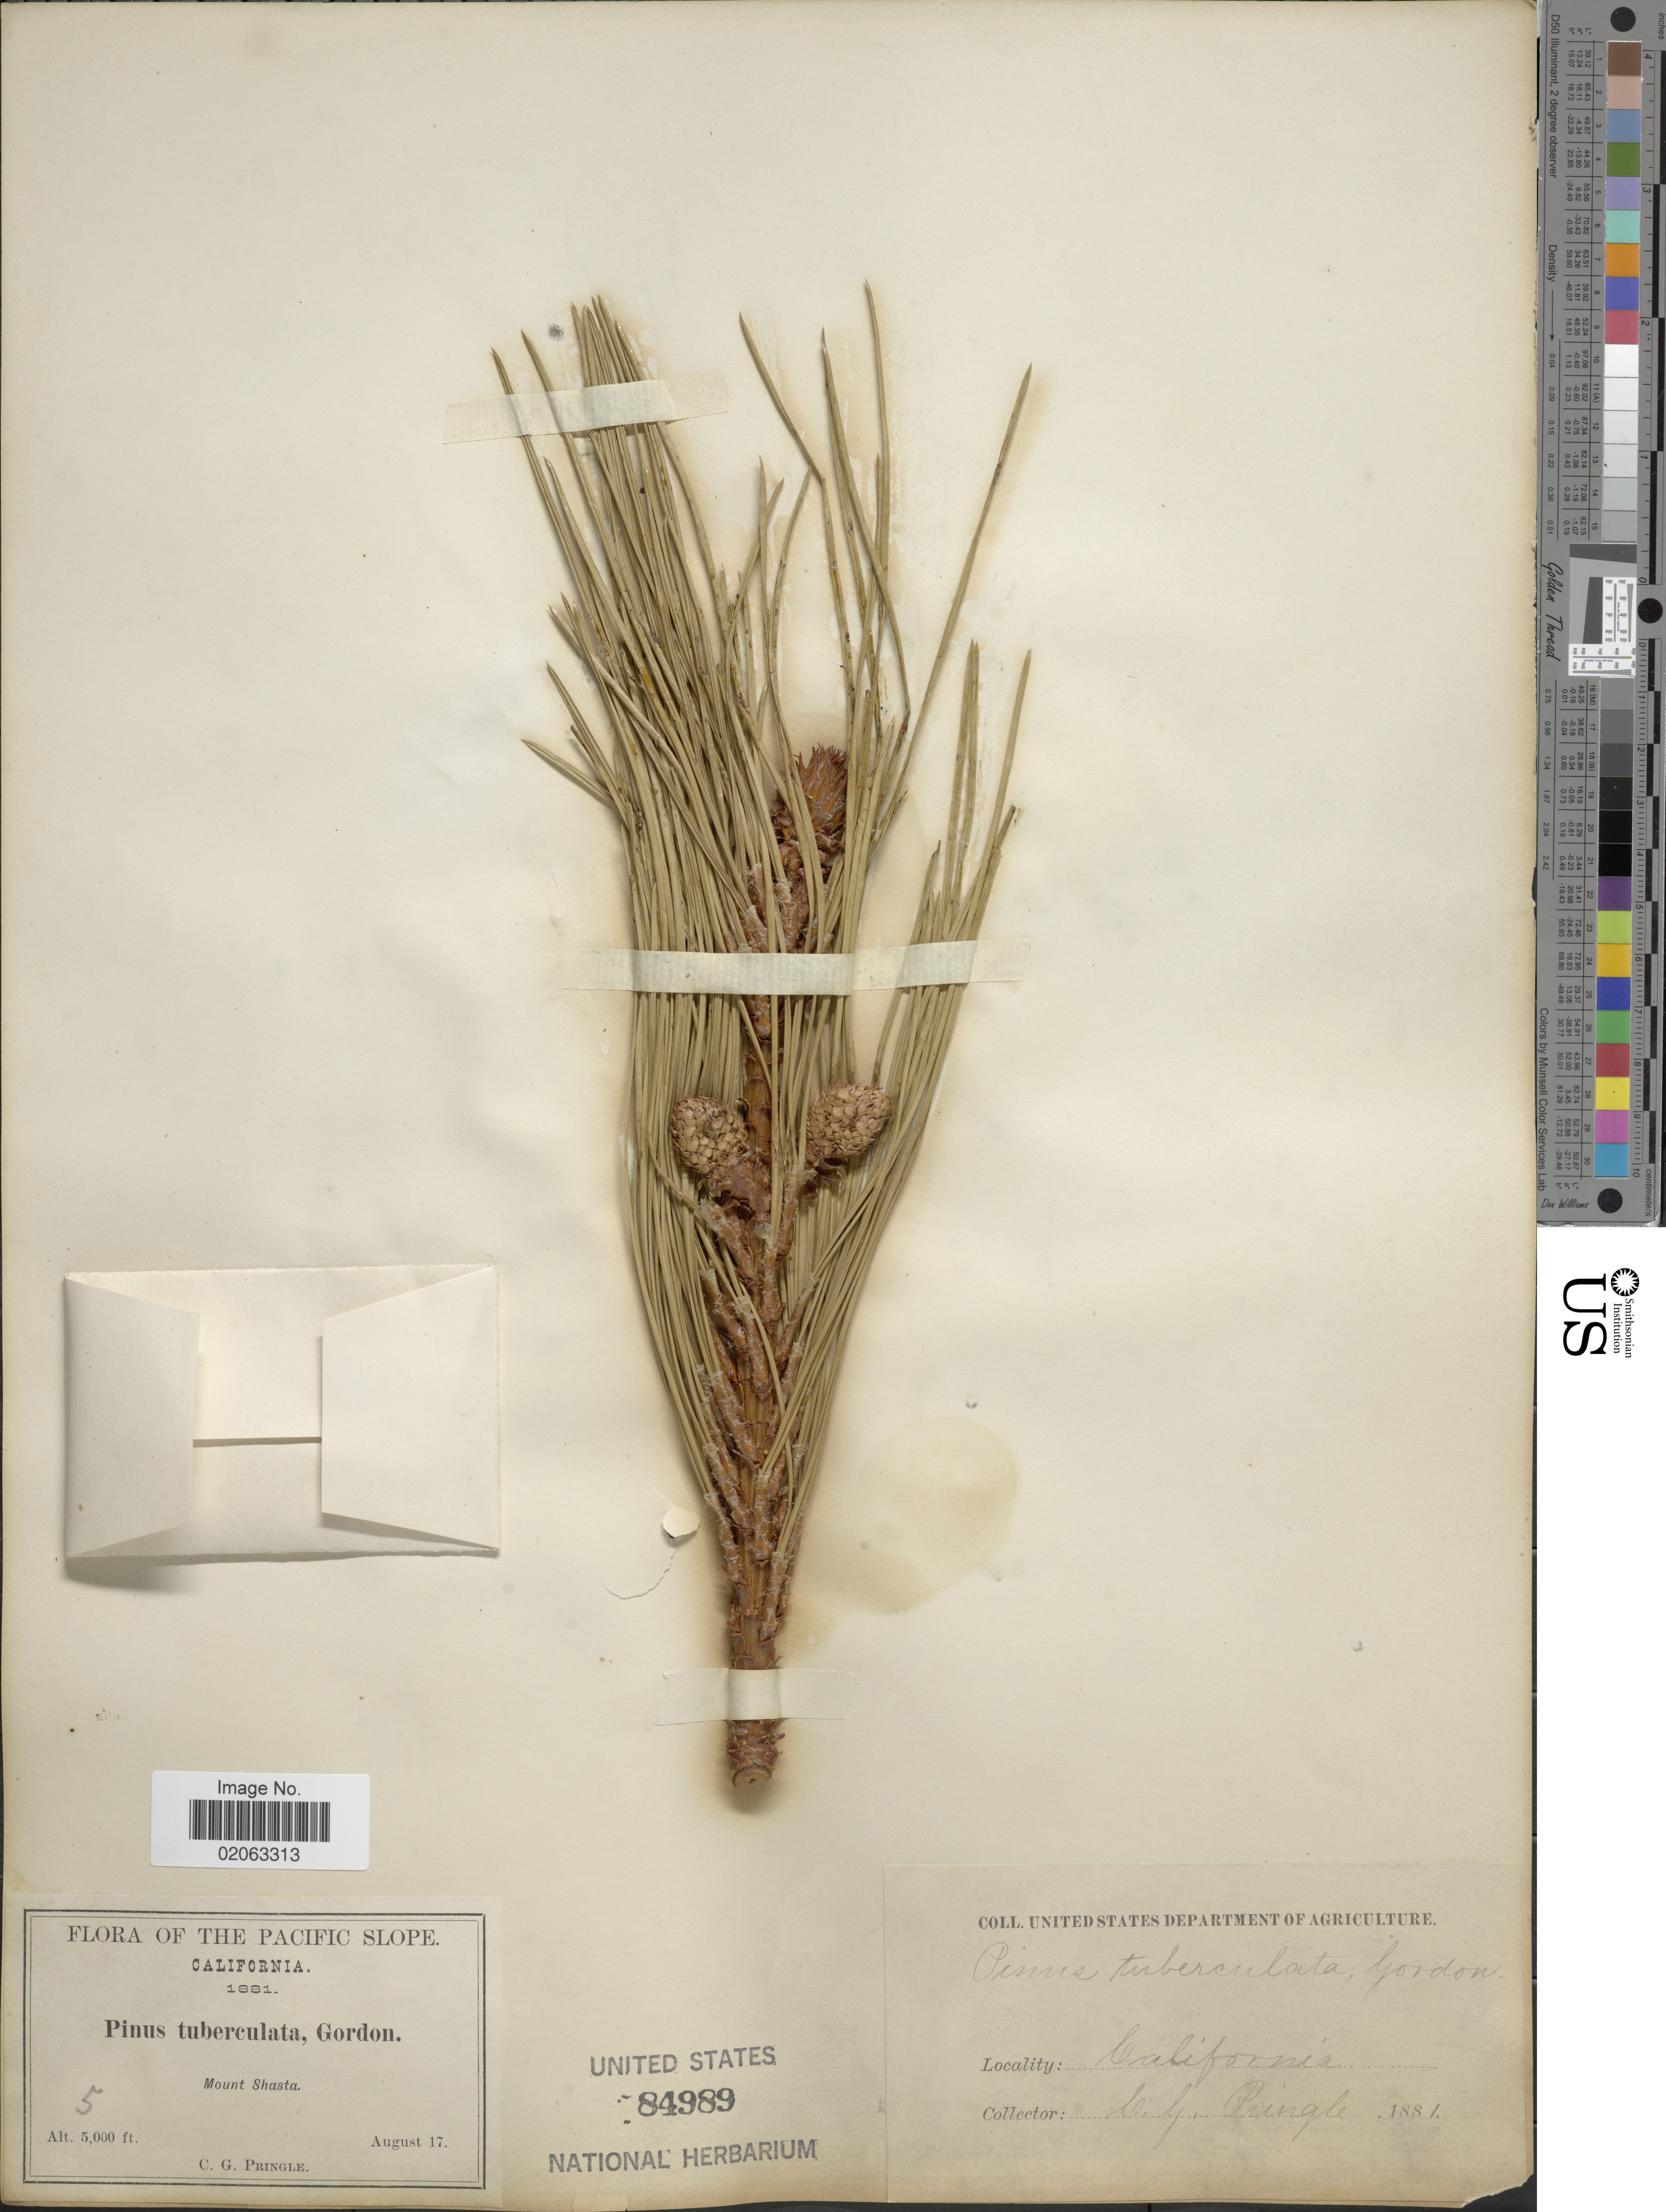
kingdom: Plantae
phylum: Tracheophyta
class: Pinopsida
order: Pinales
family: Pinaceae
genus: Pinus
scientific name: Pinus attenuata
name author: Lemmon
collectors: C. G. Pringle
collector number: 5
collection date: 1881-08-17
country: United States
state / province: California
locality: The Pacific Slope, Mount Shasta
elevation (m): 1524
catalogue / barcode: US 84989